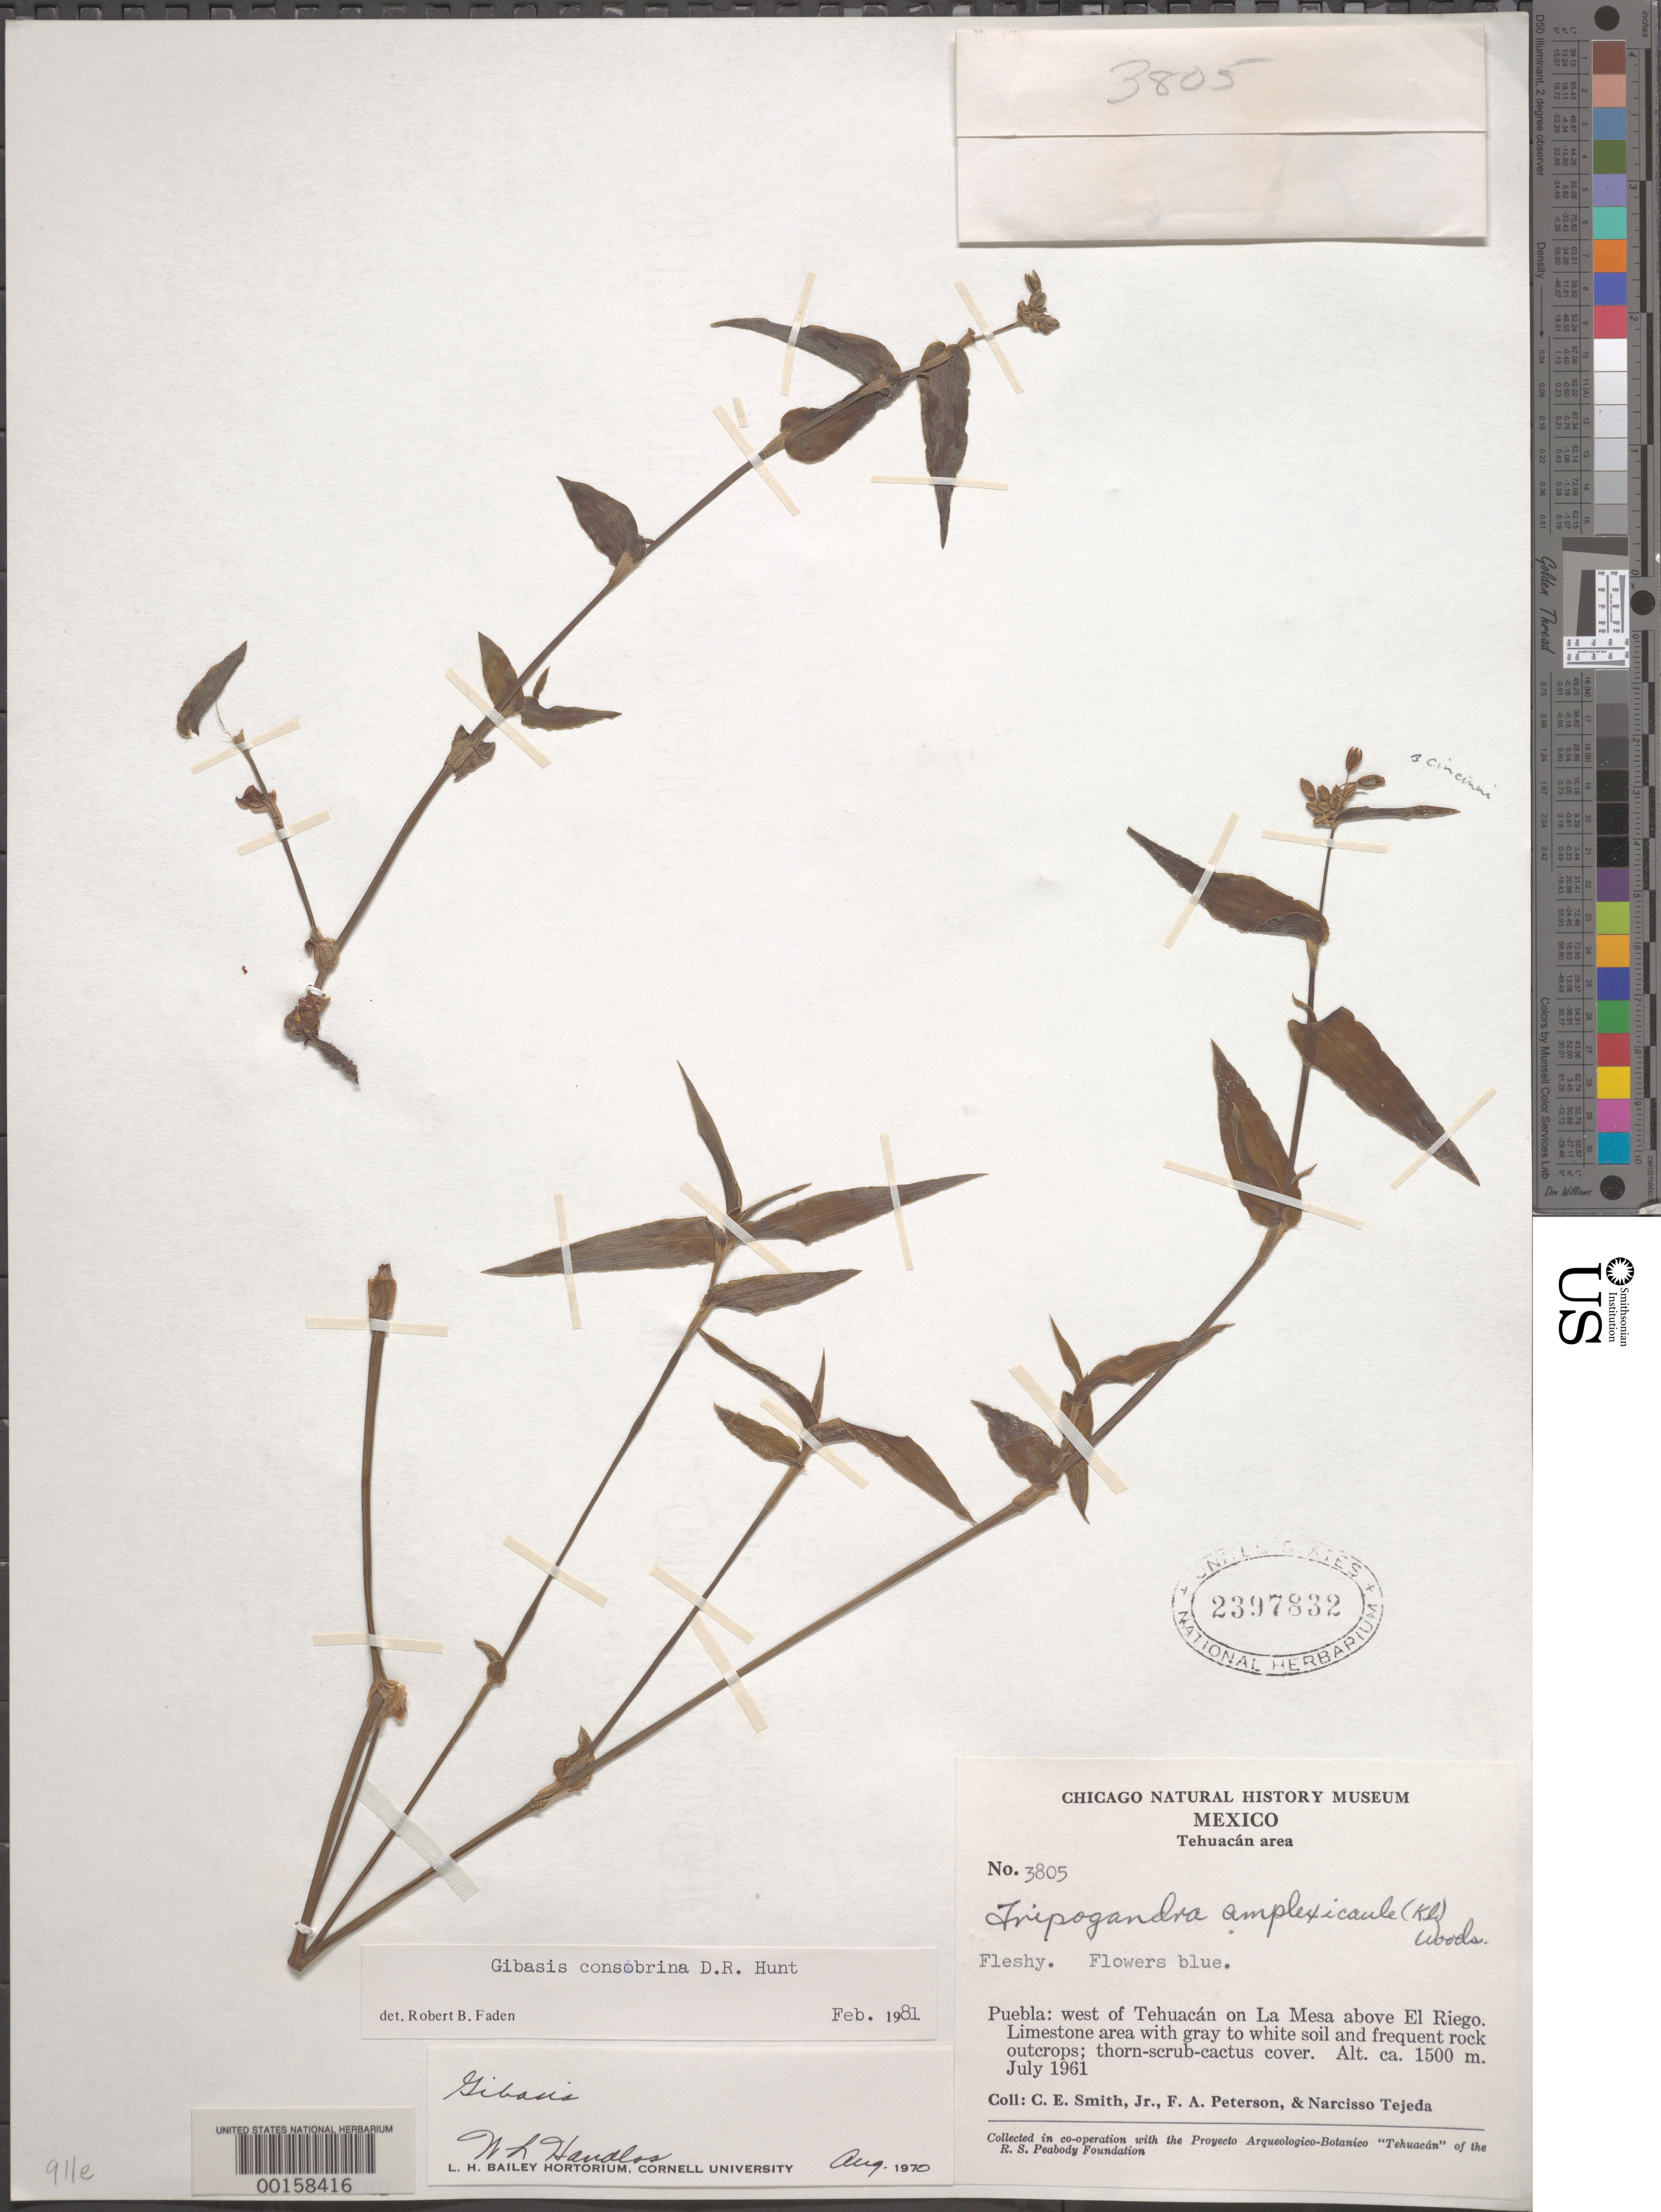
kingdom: Plantae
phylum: Tracheophyta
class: Liliopsida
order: Commelinales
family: Commelinaceae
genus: Gibasis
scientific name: Gibasis consobrina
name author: D.R. Hunt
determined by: Faden, Robert B., (US), Smithsonian Institution - National Museum of Natural History (UNITED STATES)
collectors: C. E. Smith Jr.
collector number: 3805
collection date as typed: Jul 1961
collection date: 1961-07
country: Mexico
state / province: Puebla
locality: W of Tehuacan, on la mesa above el riego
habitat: Limestone and rock outcrop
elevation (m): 1500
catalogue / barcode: US 2397832